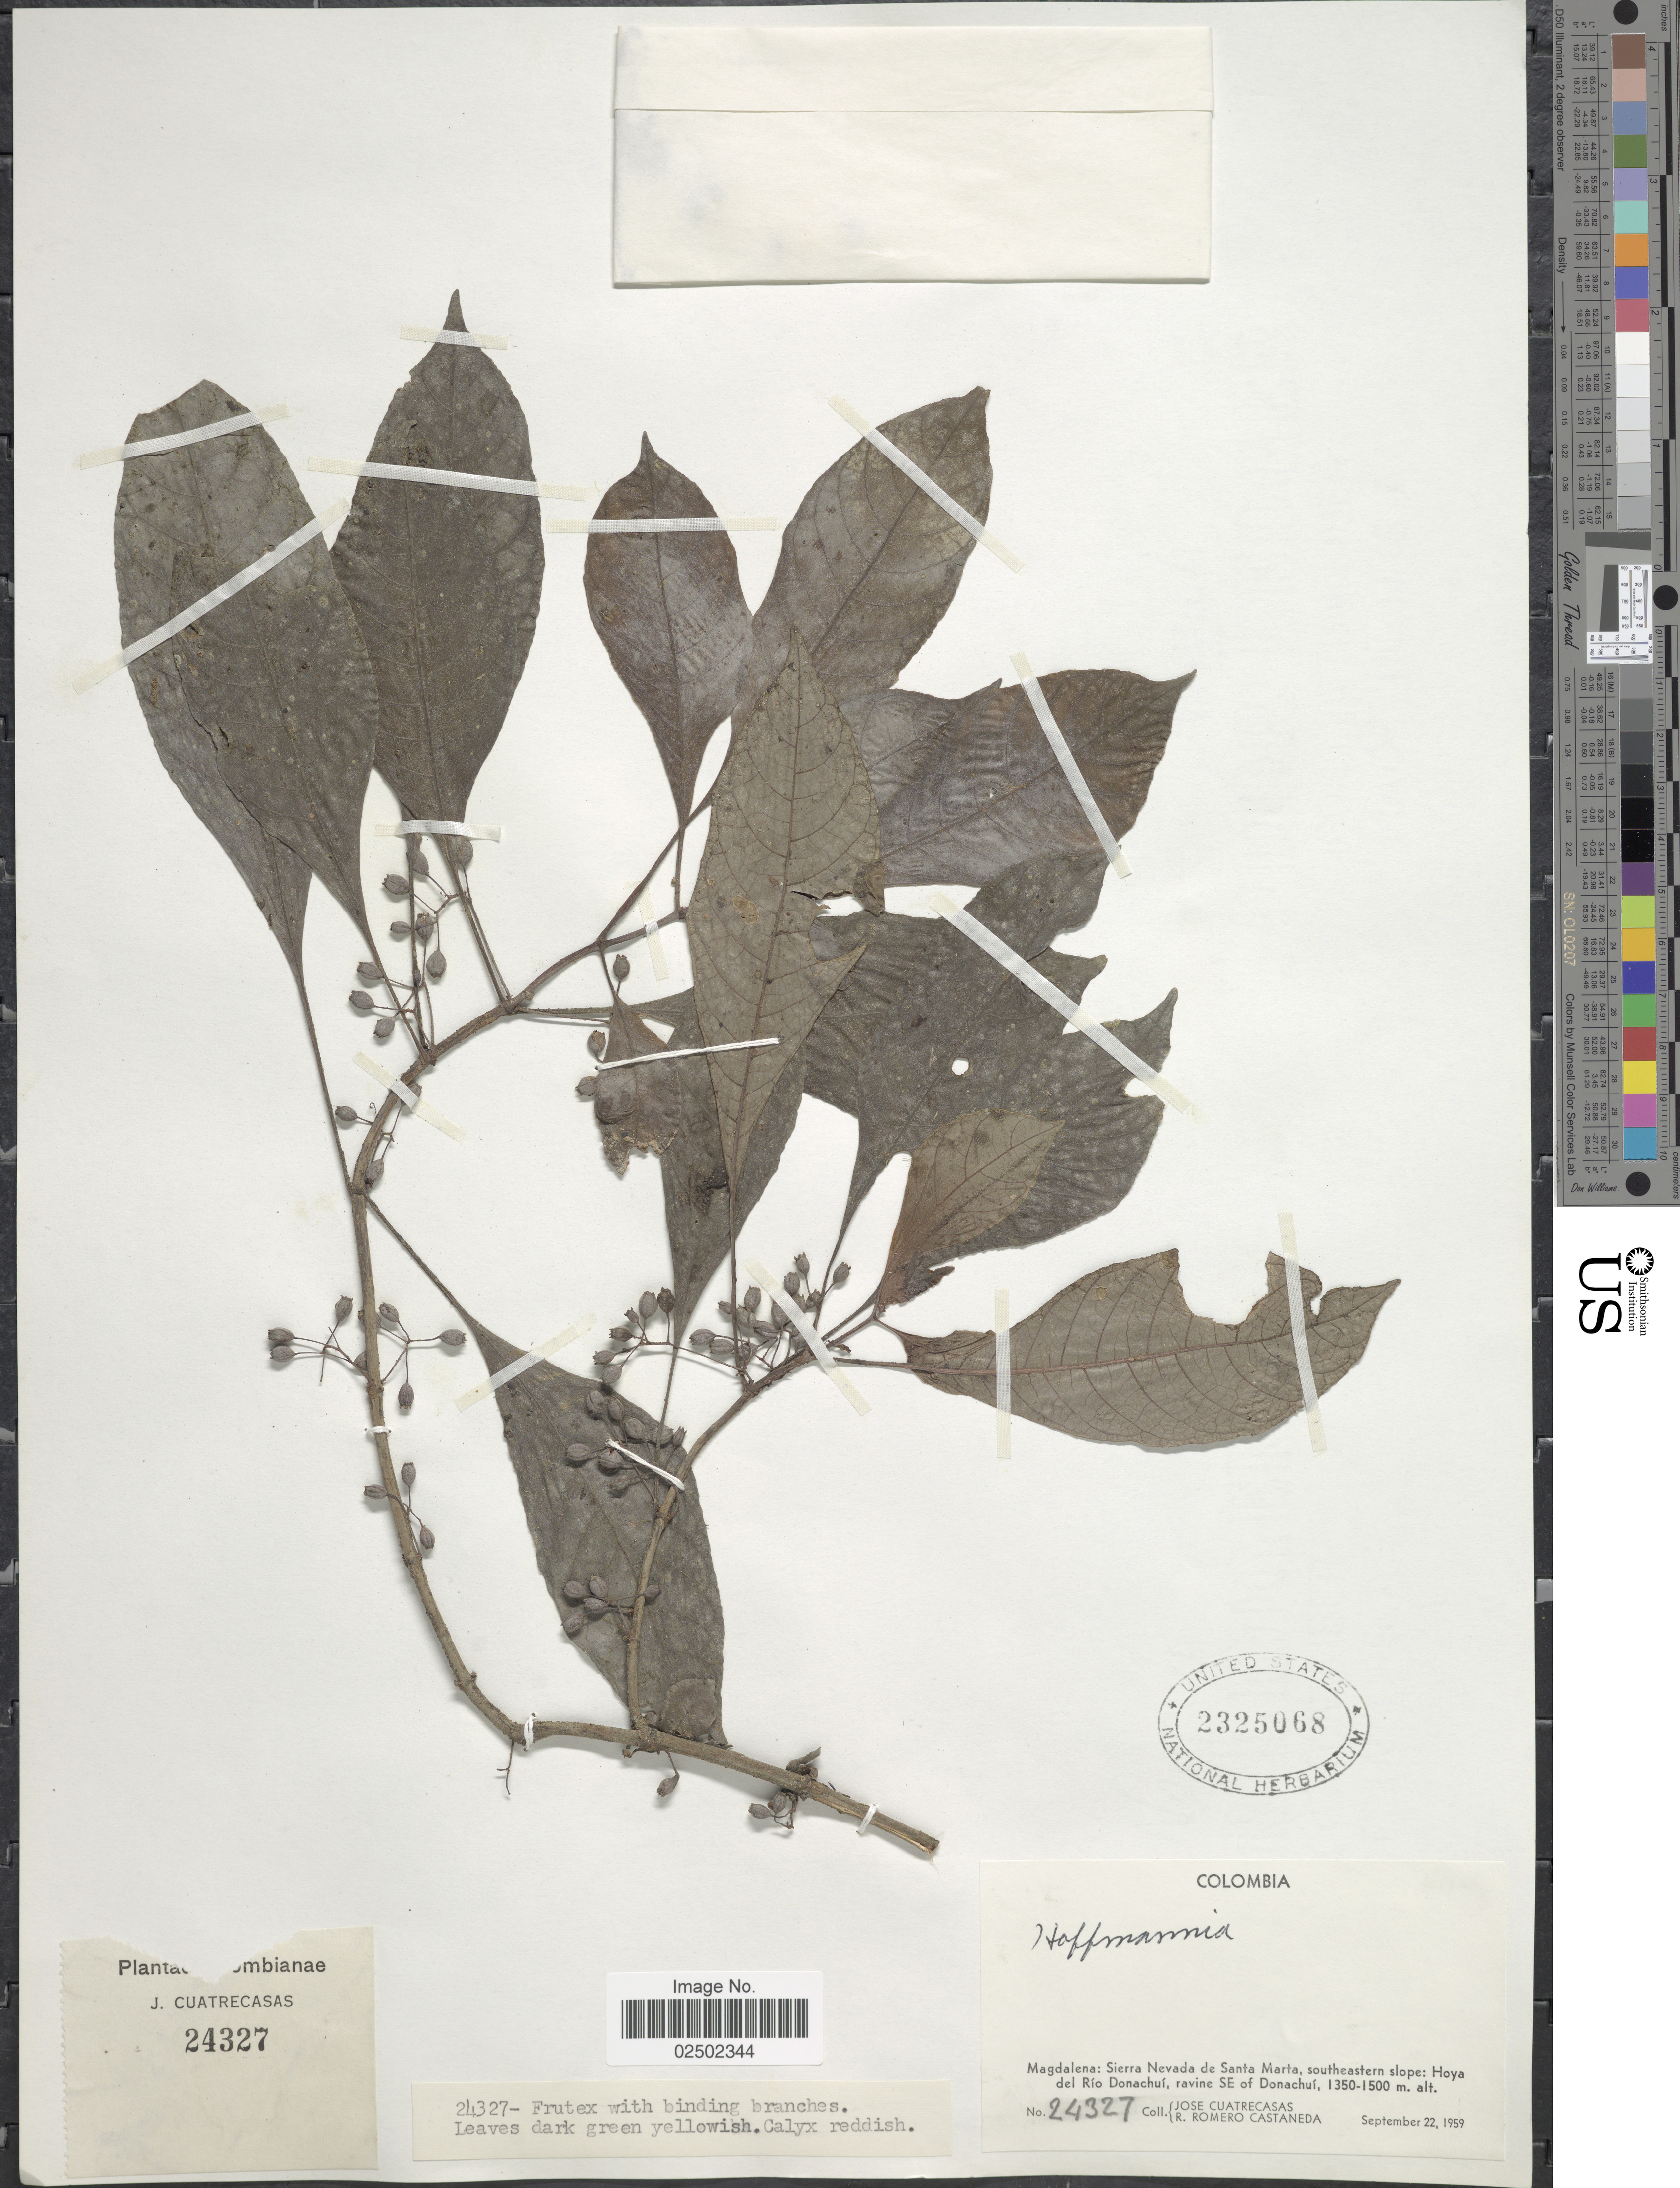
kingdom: Plantae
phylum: Tracheophyta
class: Magnoliopsida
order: Gentianales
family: Rubiaceae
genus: Hoffmannia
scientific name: Hoffmannia sp.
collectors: J. Cuatrecasas & R. Romero Castañeda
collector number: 24327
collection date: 1959-09-22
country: Colombia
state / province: Magdalena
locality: Sierra Nevada de Santa Marta, southeastern slope: Hoya del Rio Donachui, ravine SE of Donachui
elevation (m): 1350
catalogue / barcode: US 2325068